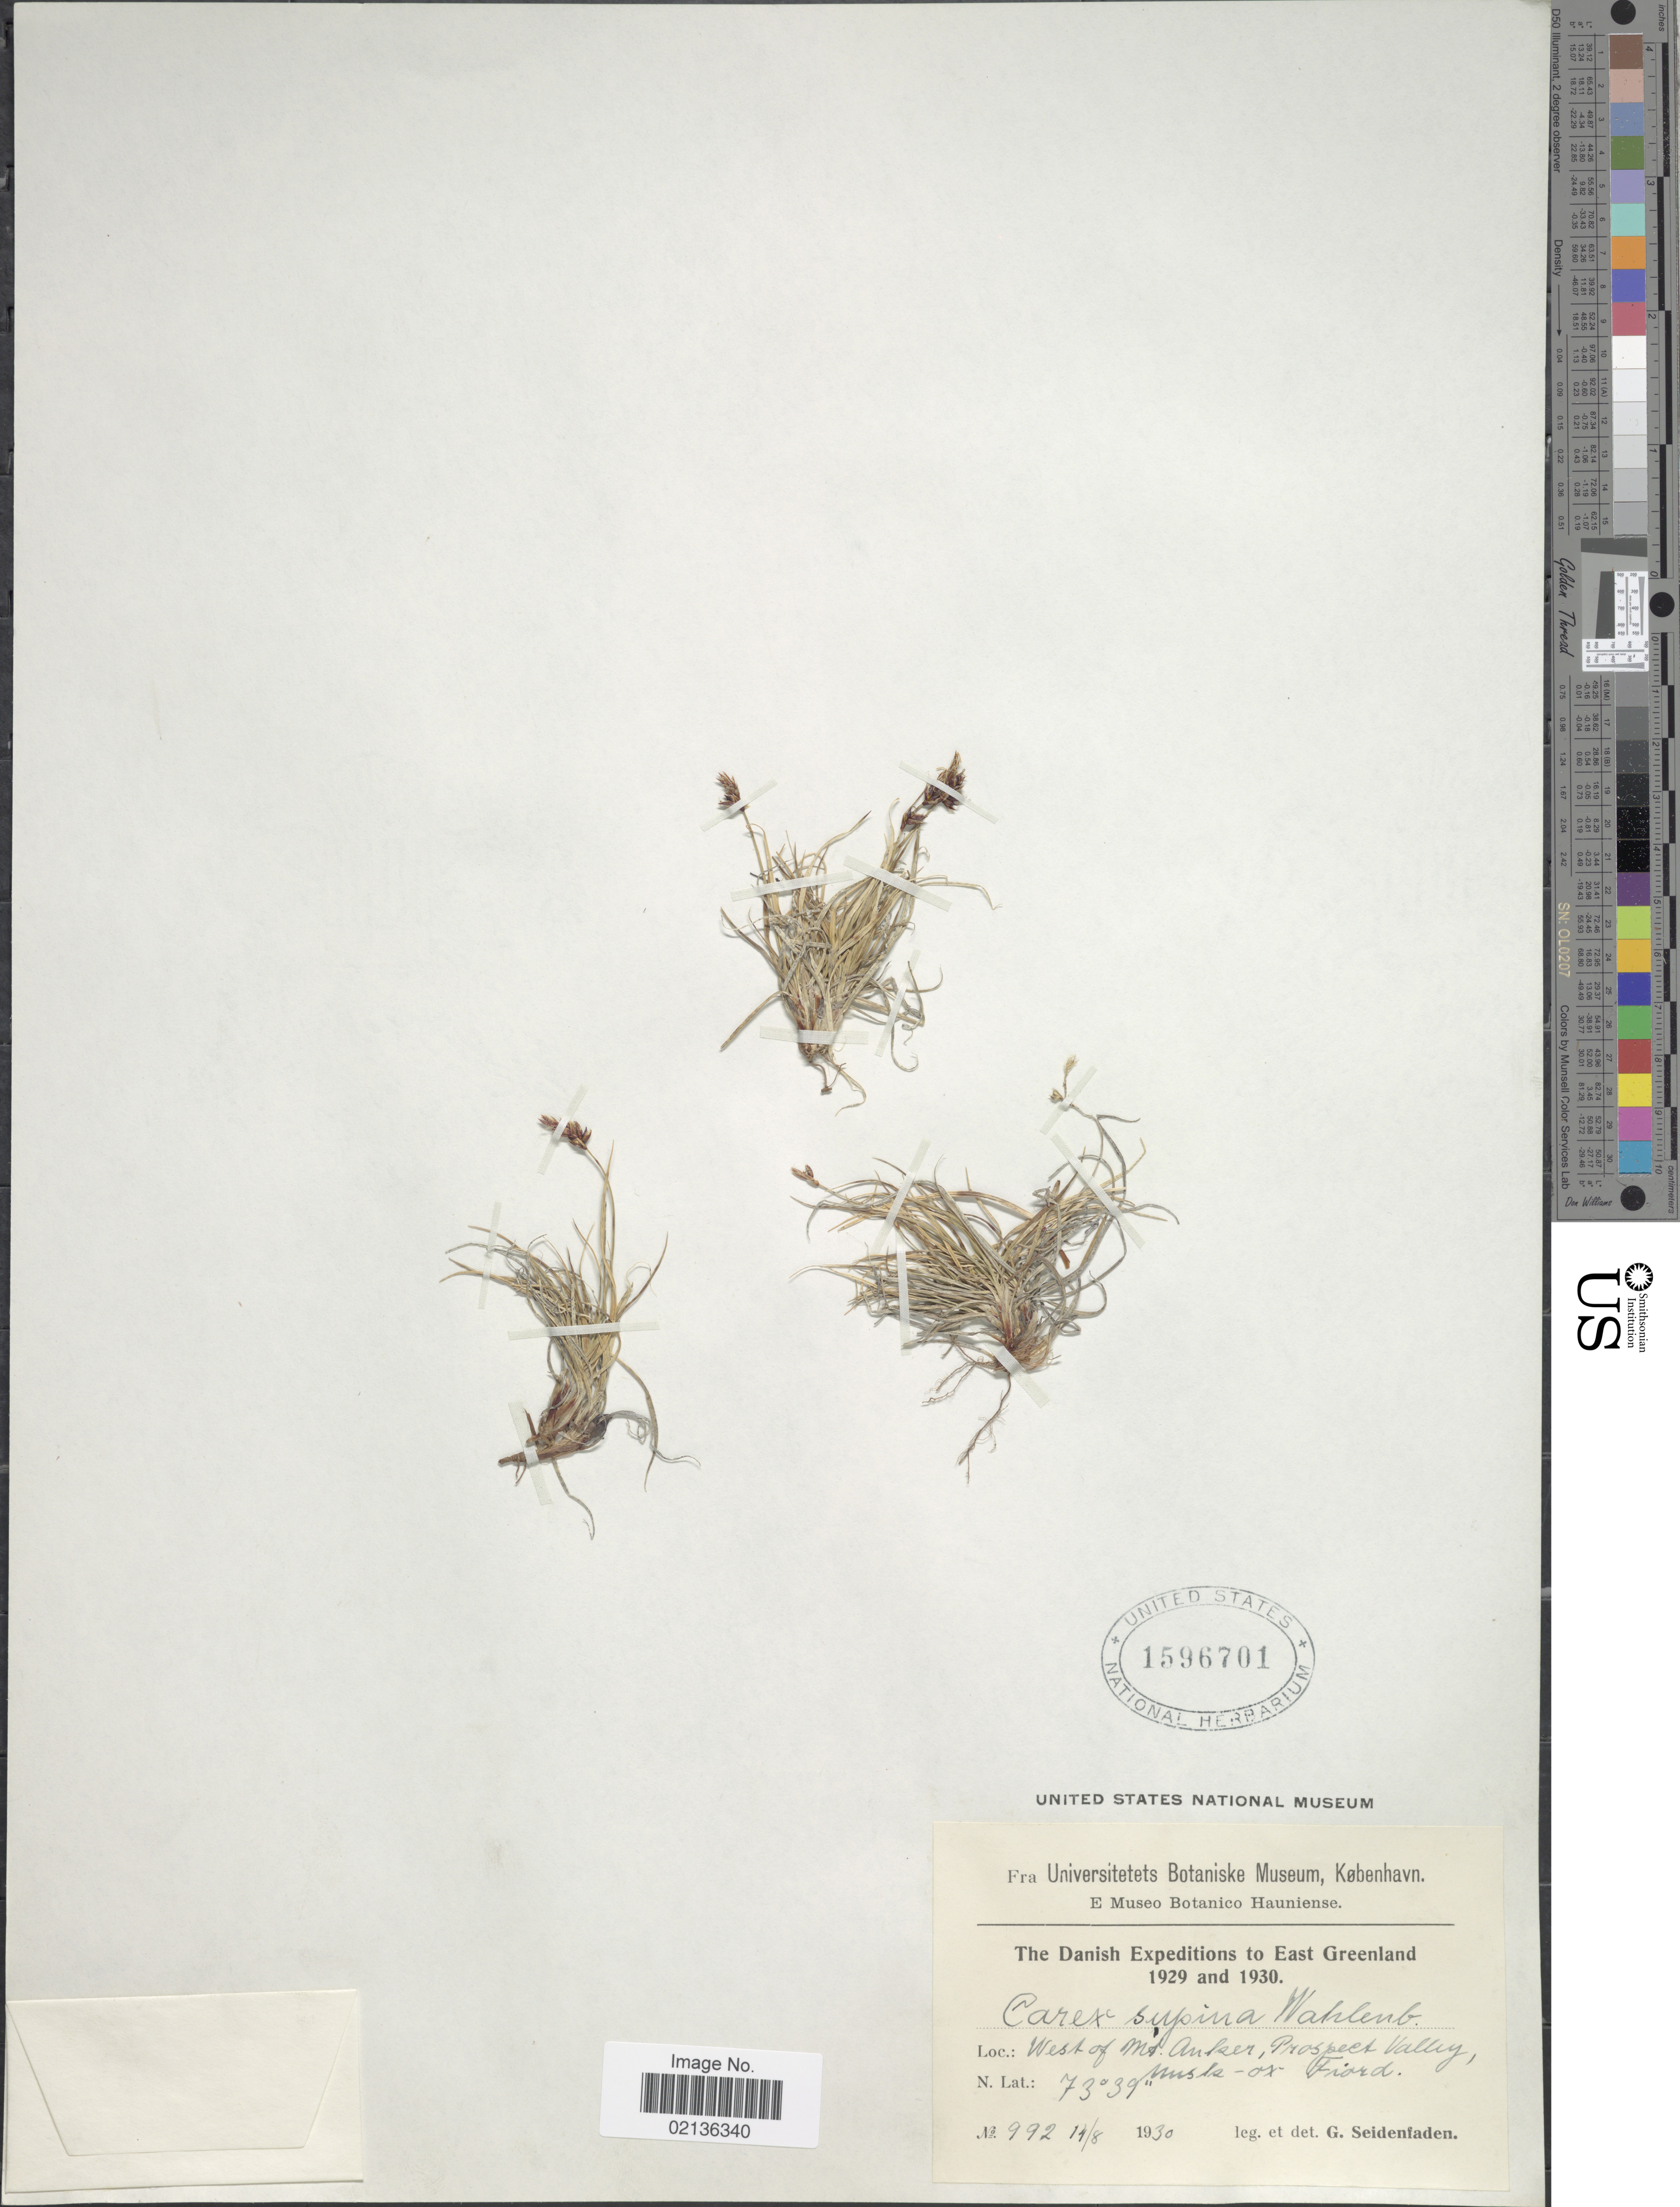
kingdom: Plantae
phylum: Tracheophyta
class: Liliopsida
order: Poales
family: Cyperaceae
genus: Carex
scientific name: Carex supina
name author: Willd. ex Wahlenb.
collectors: G. Seidenfaden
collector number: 992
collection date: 1930-08-14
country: Greenland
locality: The Danish Expeditions to East Greenland, West of Mt. Anker, Prospect Valley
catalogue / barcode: US 1596701